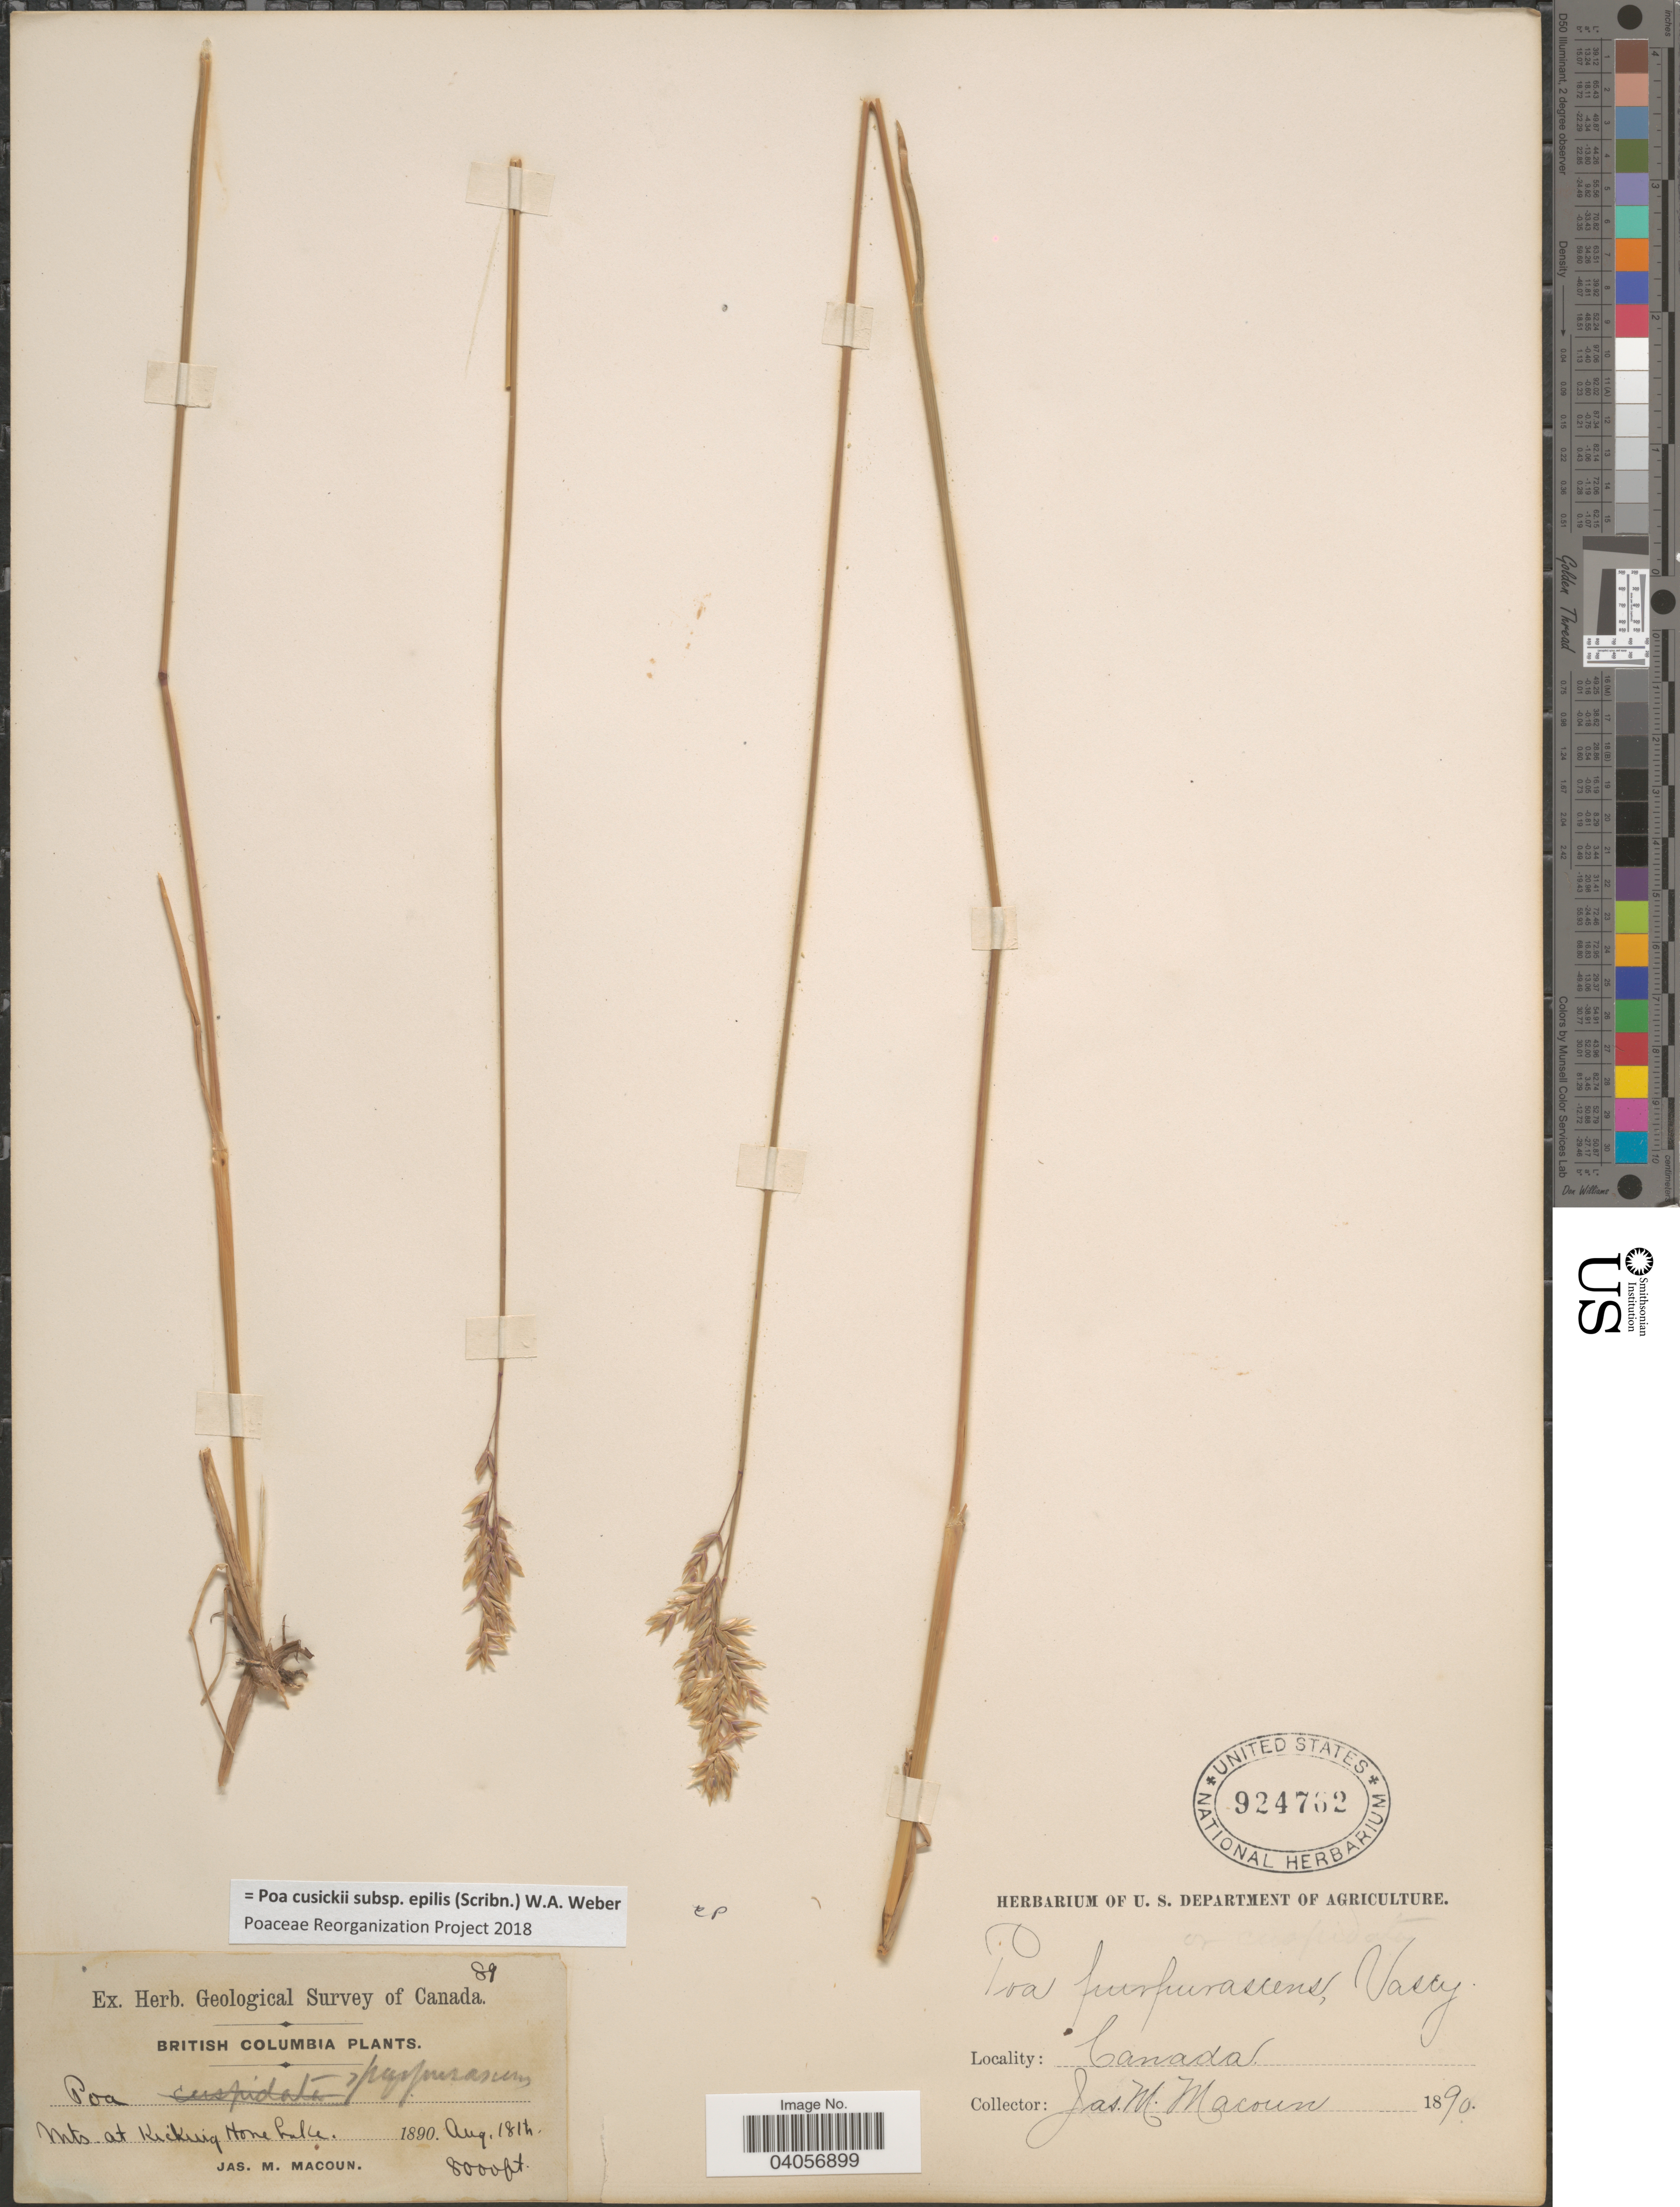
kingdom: Plantae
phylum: Tracheophyta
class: Liliopsida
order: Poales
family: Poaceae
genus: Poa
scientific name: Poa cusickii subsp. epilis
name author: (Scribn.) W.A. Weber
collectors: J. M. Macoun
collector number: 89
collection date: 1890-08-18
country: Canada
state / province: British Columbia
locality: Mts. at Kicking Horse Lake.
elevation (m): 2438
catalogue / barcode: US 924762